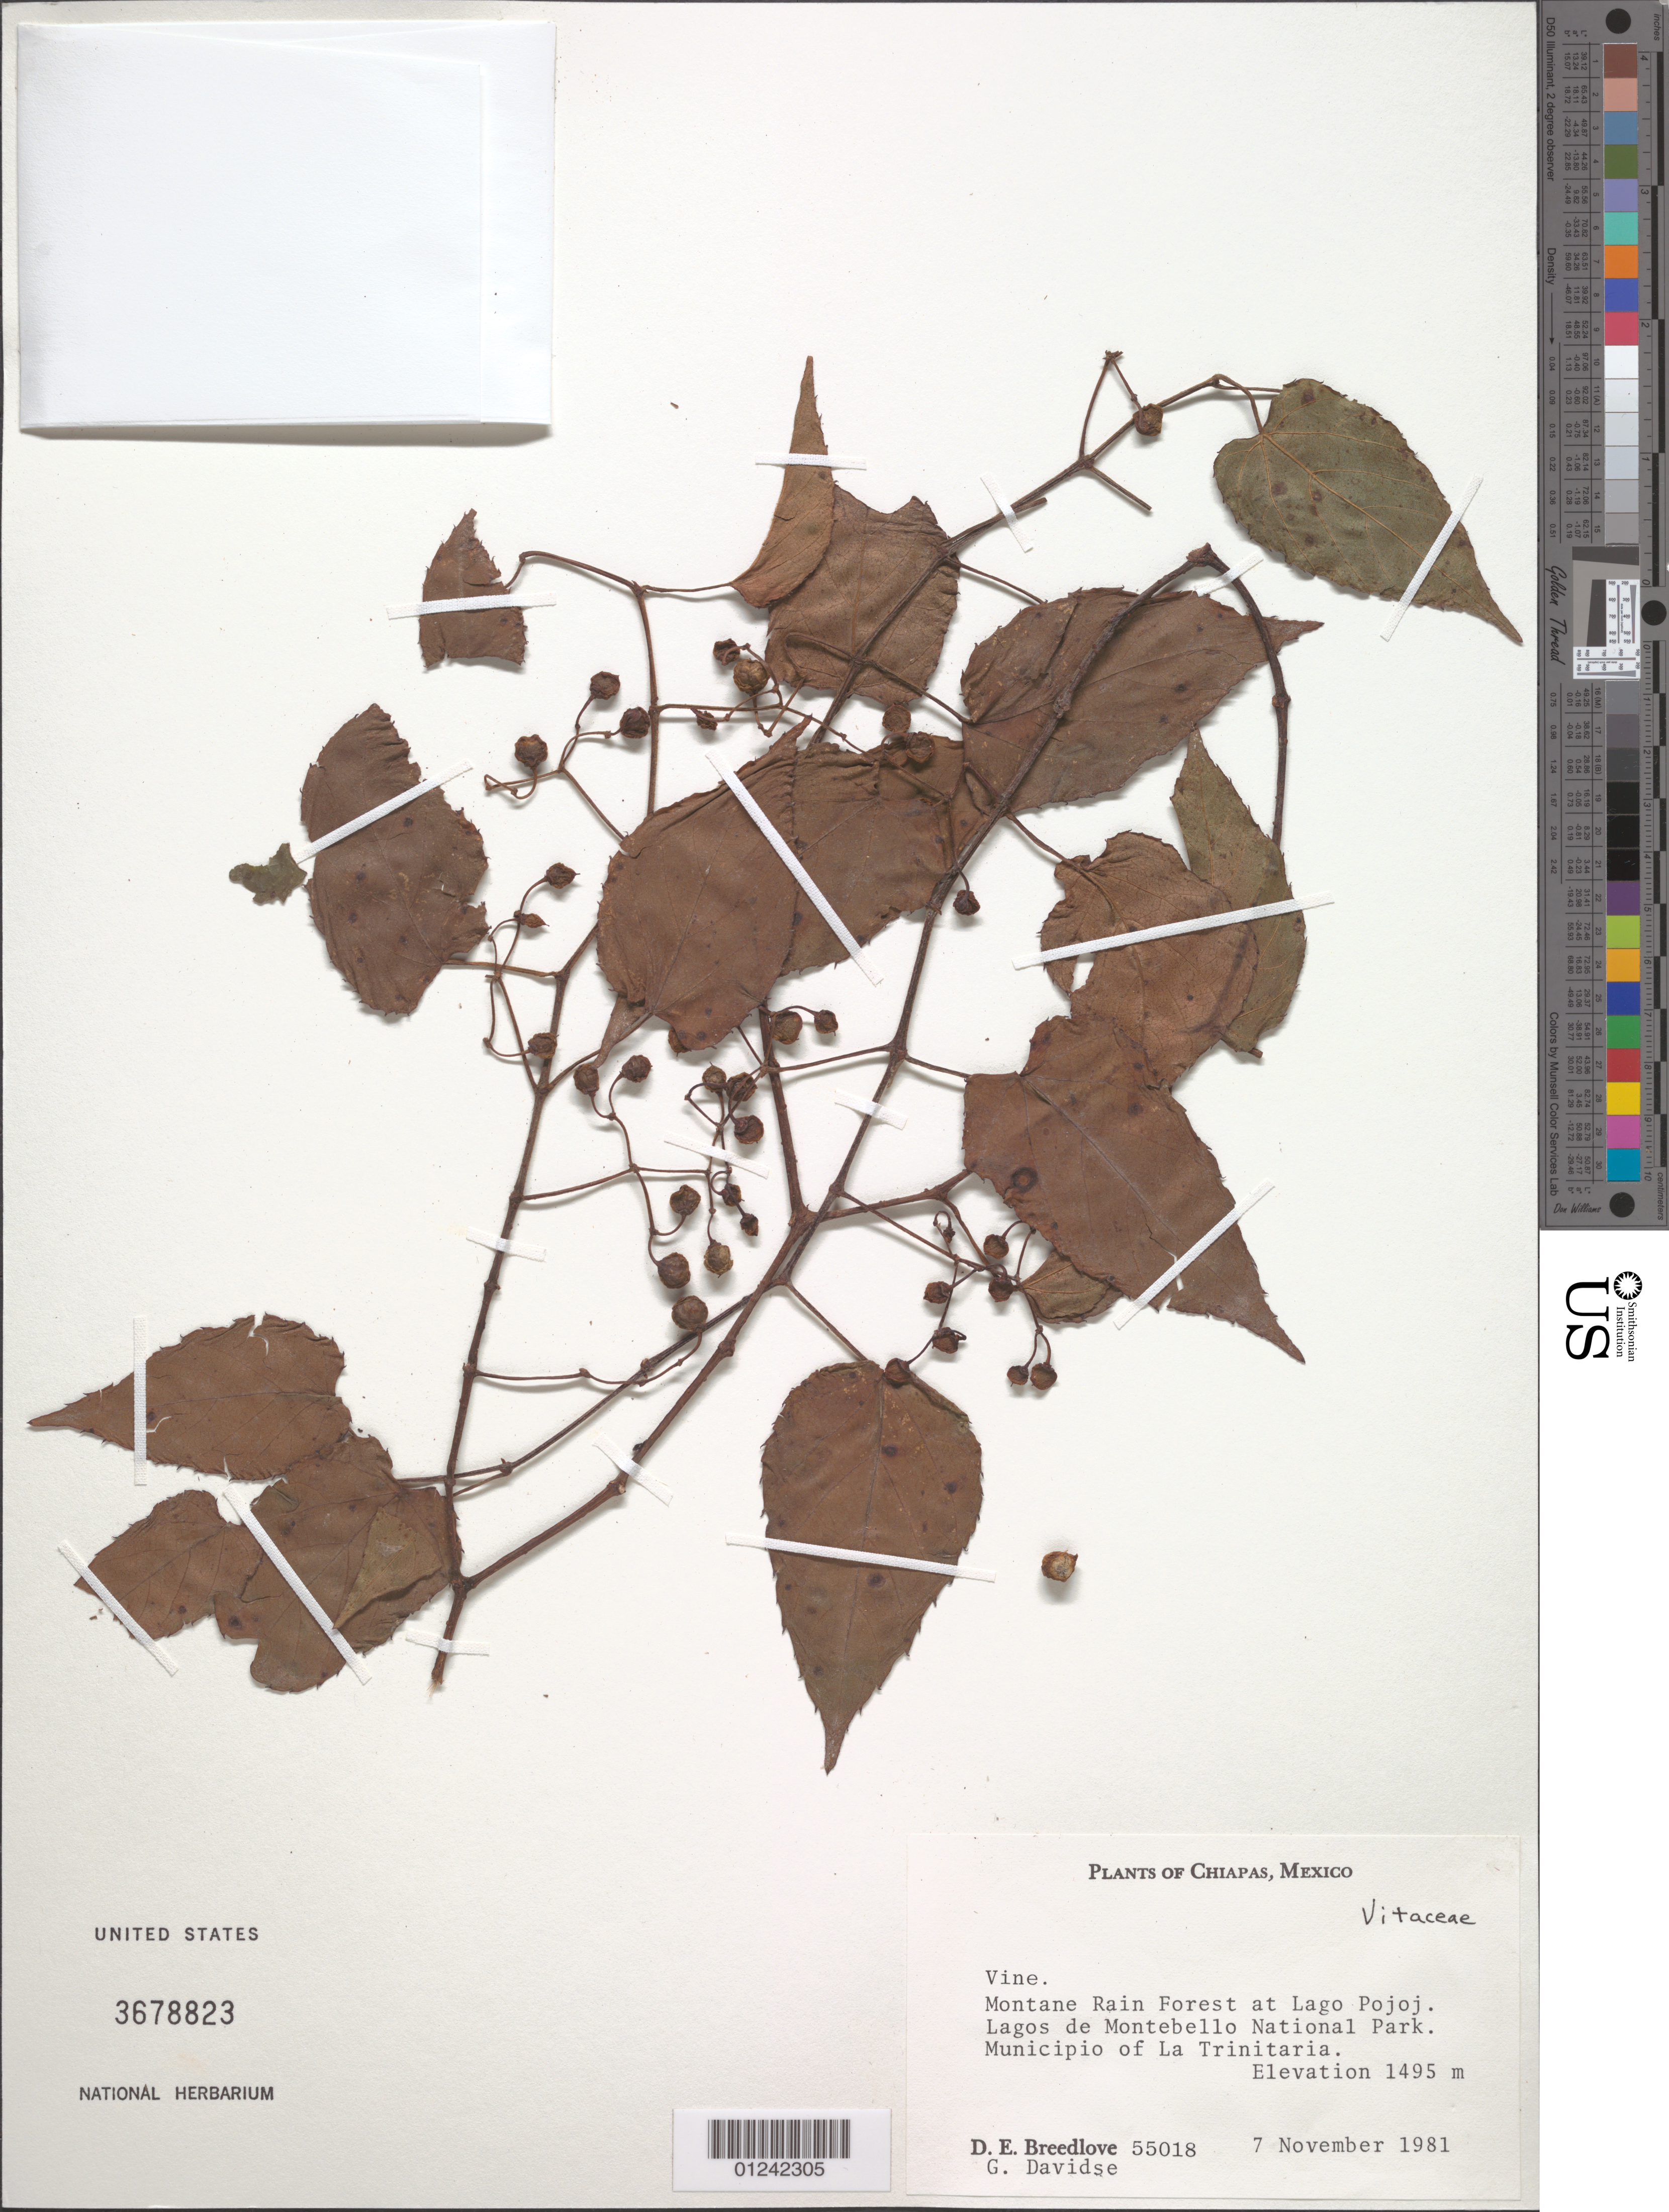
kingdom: Plantae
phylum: Tracheophyta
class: Magnoliopsida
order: Vitales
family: Vitaceae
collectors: D. E. Breedlove & G. Davidse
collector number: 55018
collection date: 1981-11-07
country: Mexico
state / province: Chiapas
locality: Montane rainforest at Lago Pojoj. Lagos de Montebello National Park. Municipio of La Trinitaria.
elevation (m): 1495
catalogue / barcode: US 3678823